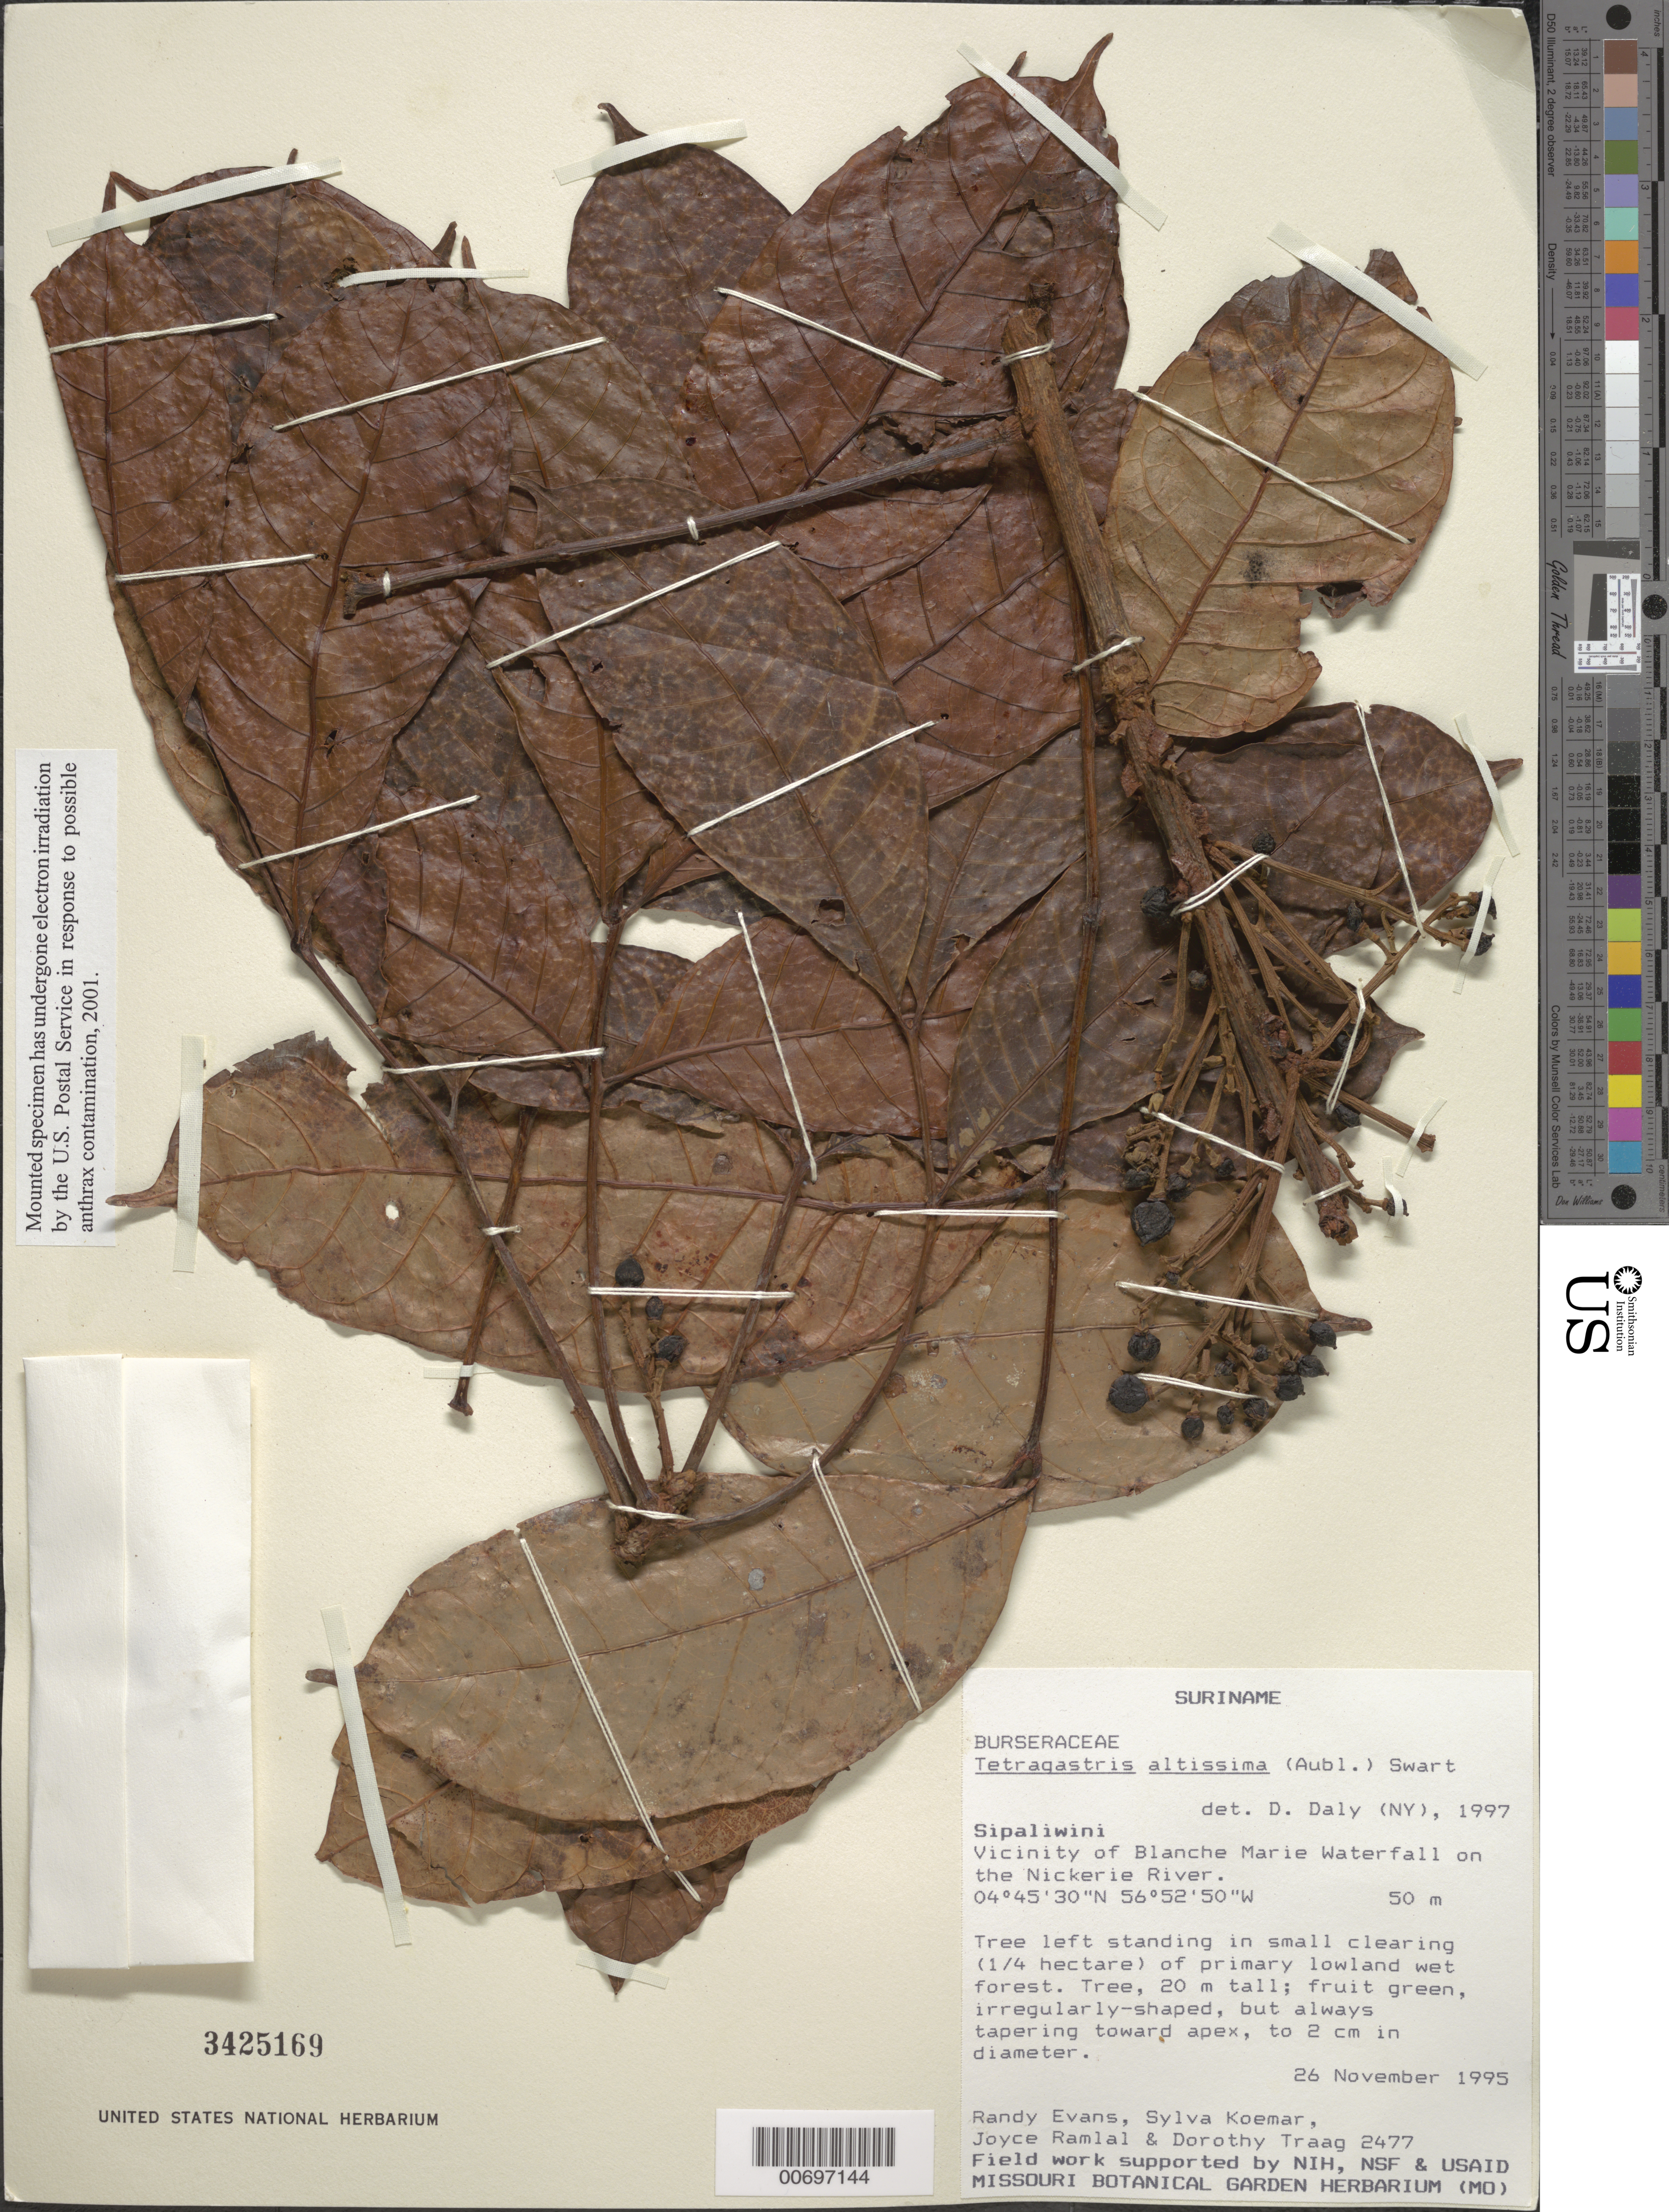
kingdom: Plantae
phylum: Tracheophyta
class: Magnoliopsida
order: Sapindales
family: Burseraceae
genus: Protium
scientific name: Protium altissimum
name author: (Aubl.) Marchand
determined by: Daly, Douglas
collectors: R. Evans, S. Koemar, J. Ramlal & D. Traag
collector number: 2477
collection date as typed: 26-Nov-95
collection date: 1995-11-26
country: Suriname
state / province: Sipaliwini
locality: Blanche Marie Waterfall, vic., on Nickerie R.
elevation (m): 50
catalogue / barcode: US 3425169